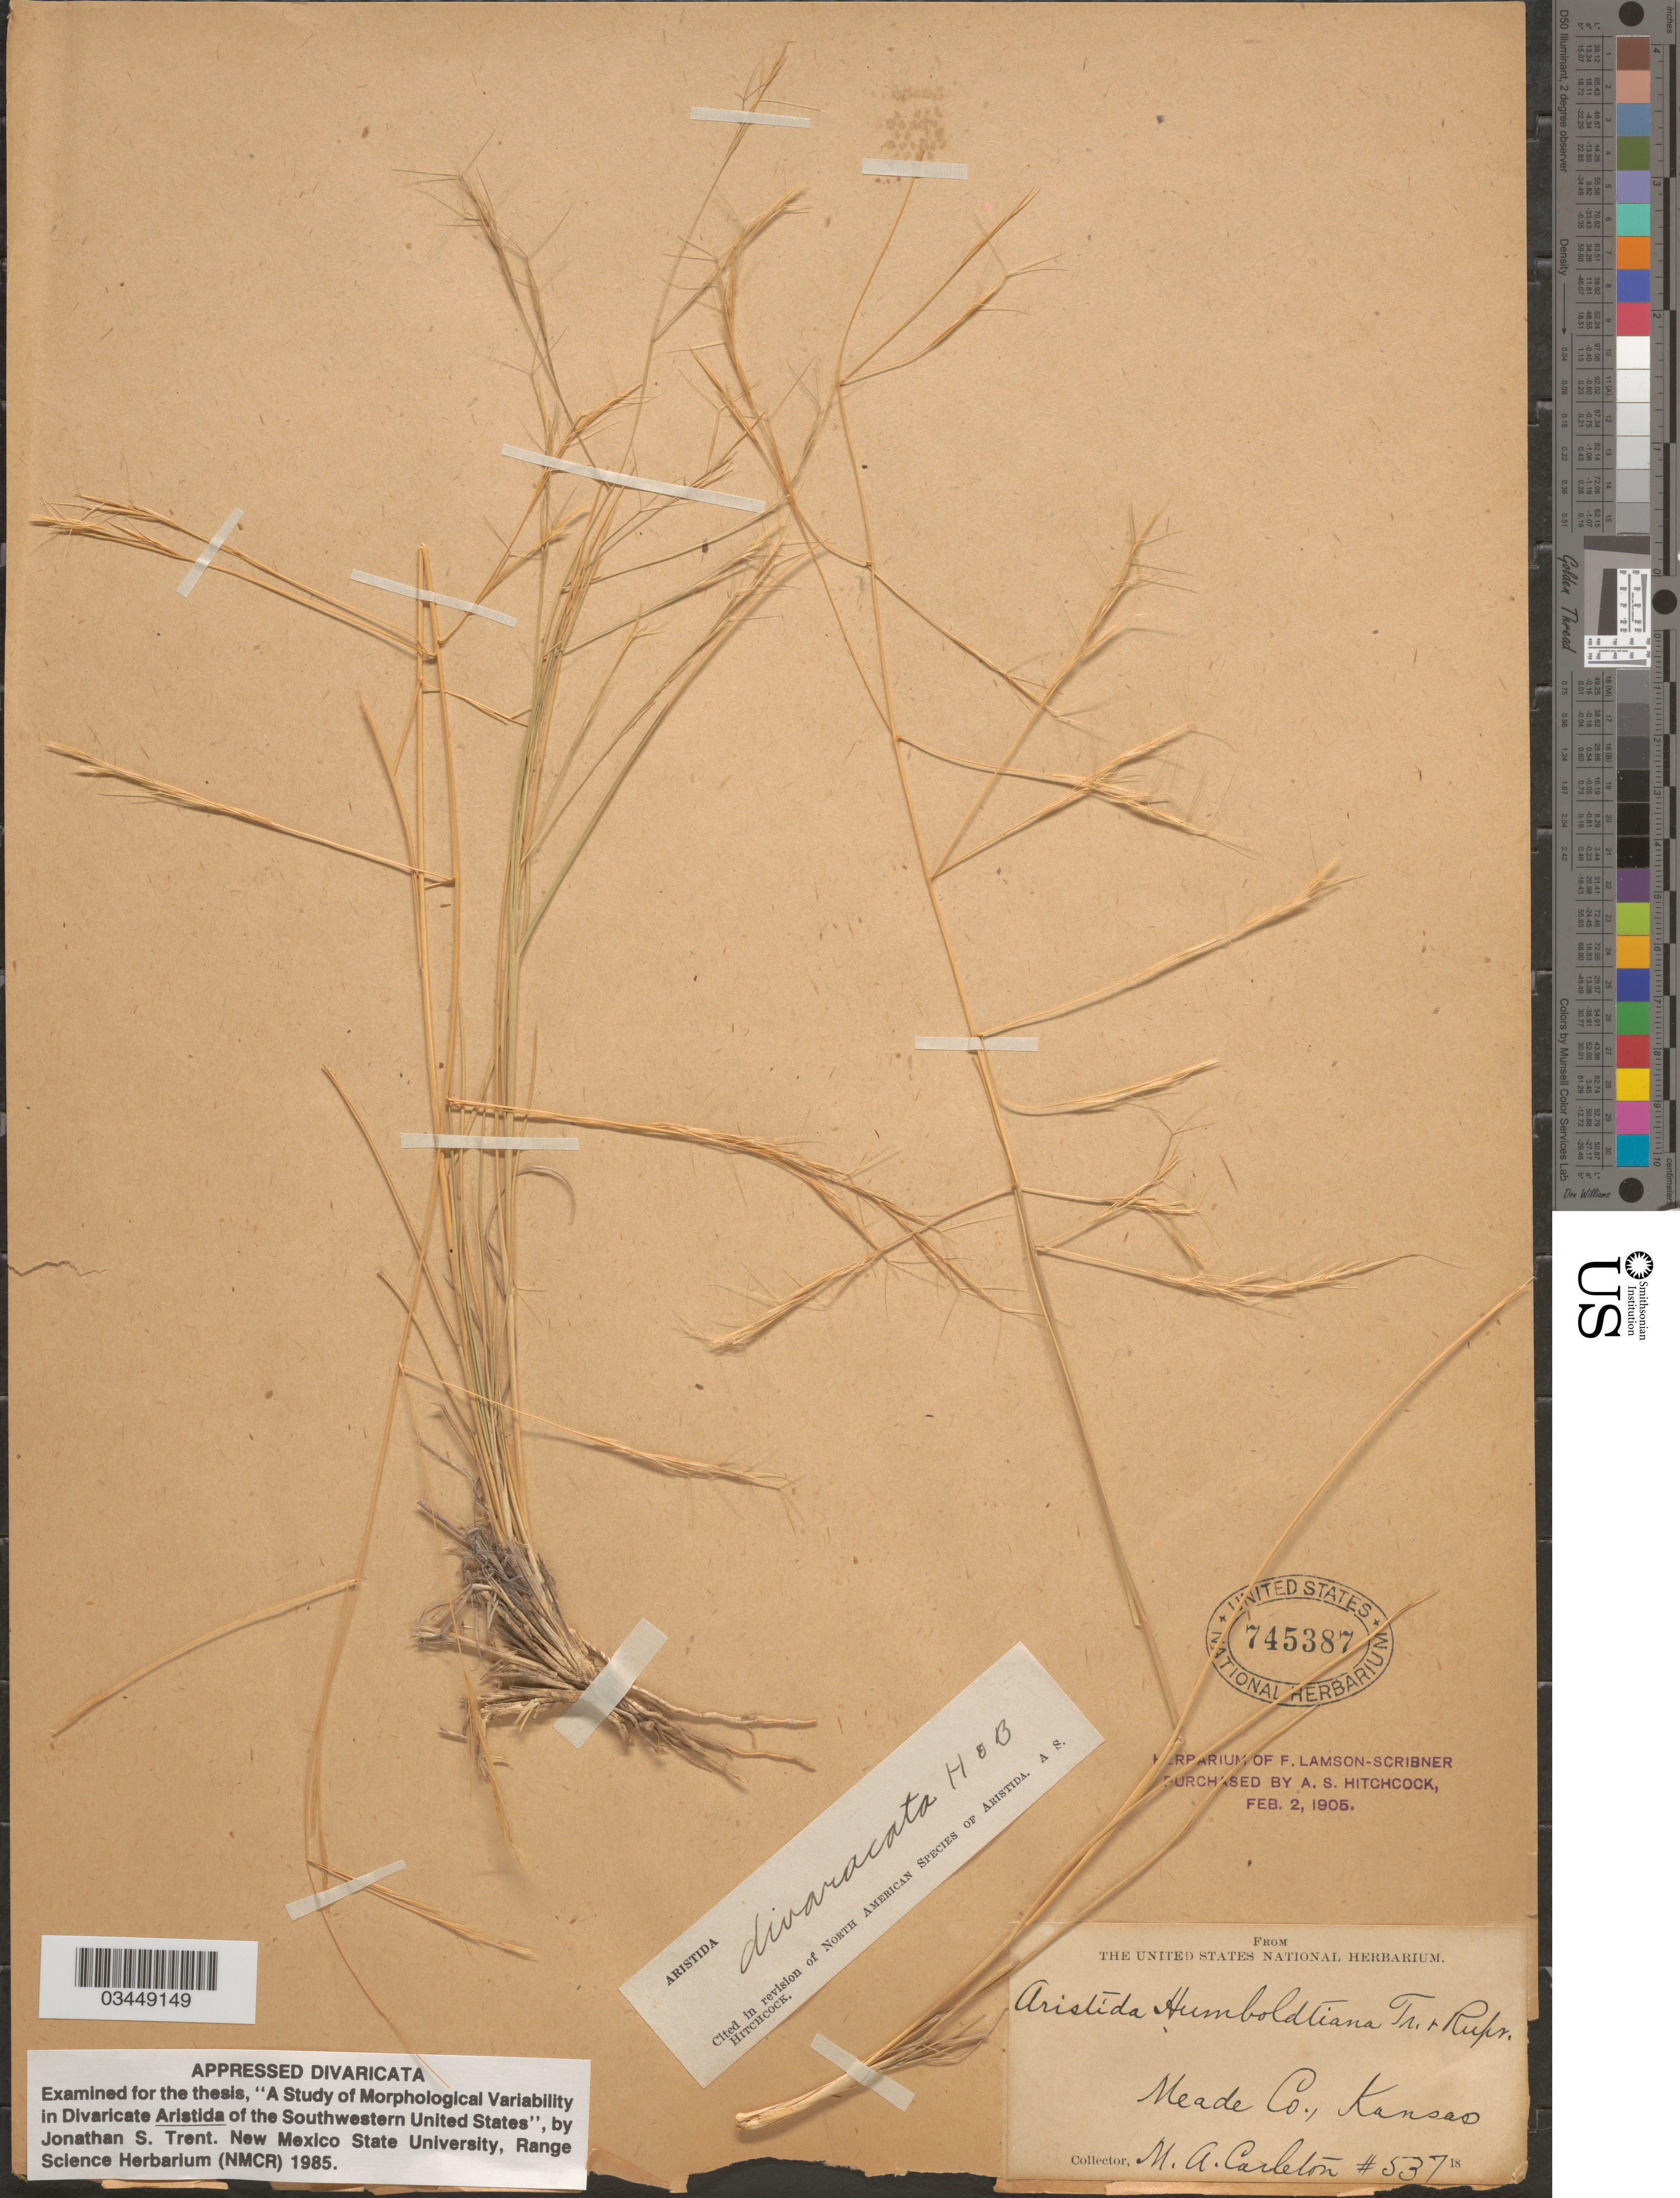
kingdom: Plantae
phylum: Tracheophyta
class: Liliopsida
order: Poales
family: Poaceae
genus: Aristida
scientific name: Aristida divaricata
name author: Humb. & Bonpl. ex Willd.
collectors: M. A. Carleton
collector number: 537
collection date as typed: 18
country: United States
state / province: Kansas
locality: Meade Co.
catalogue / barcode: US 745387